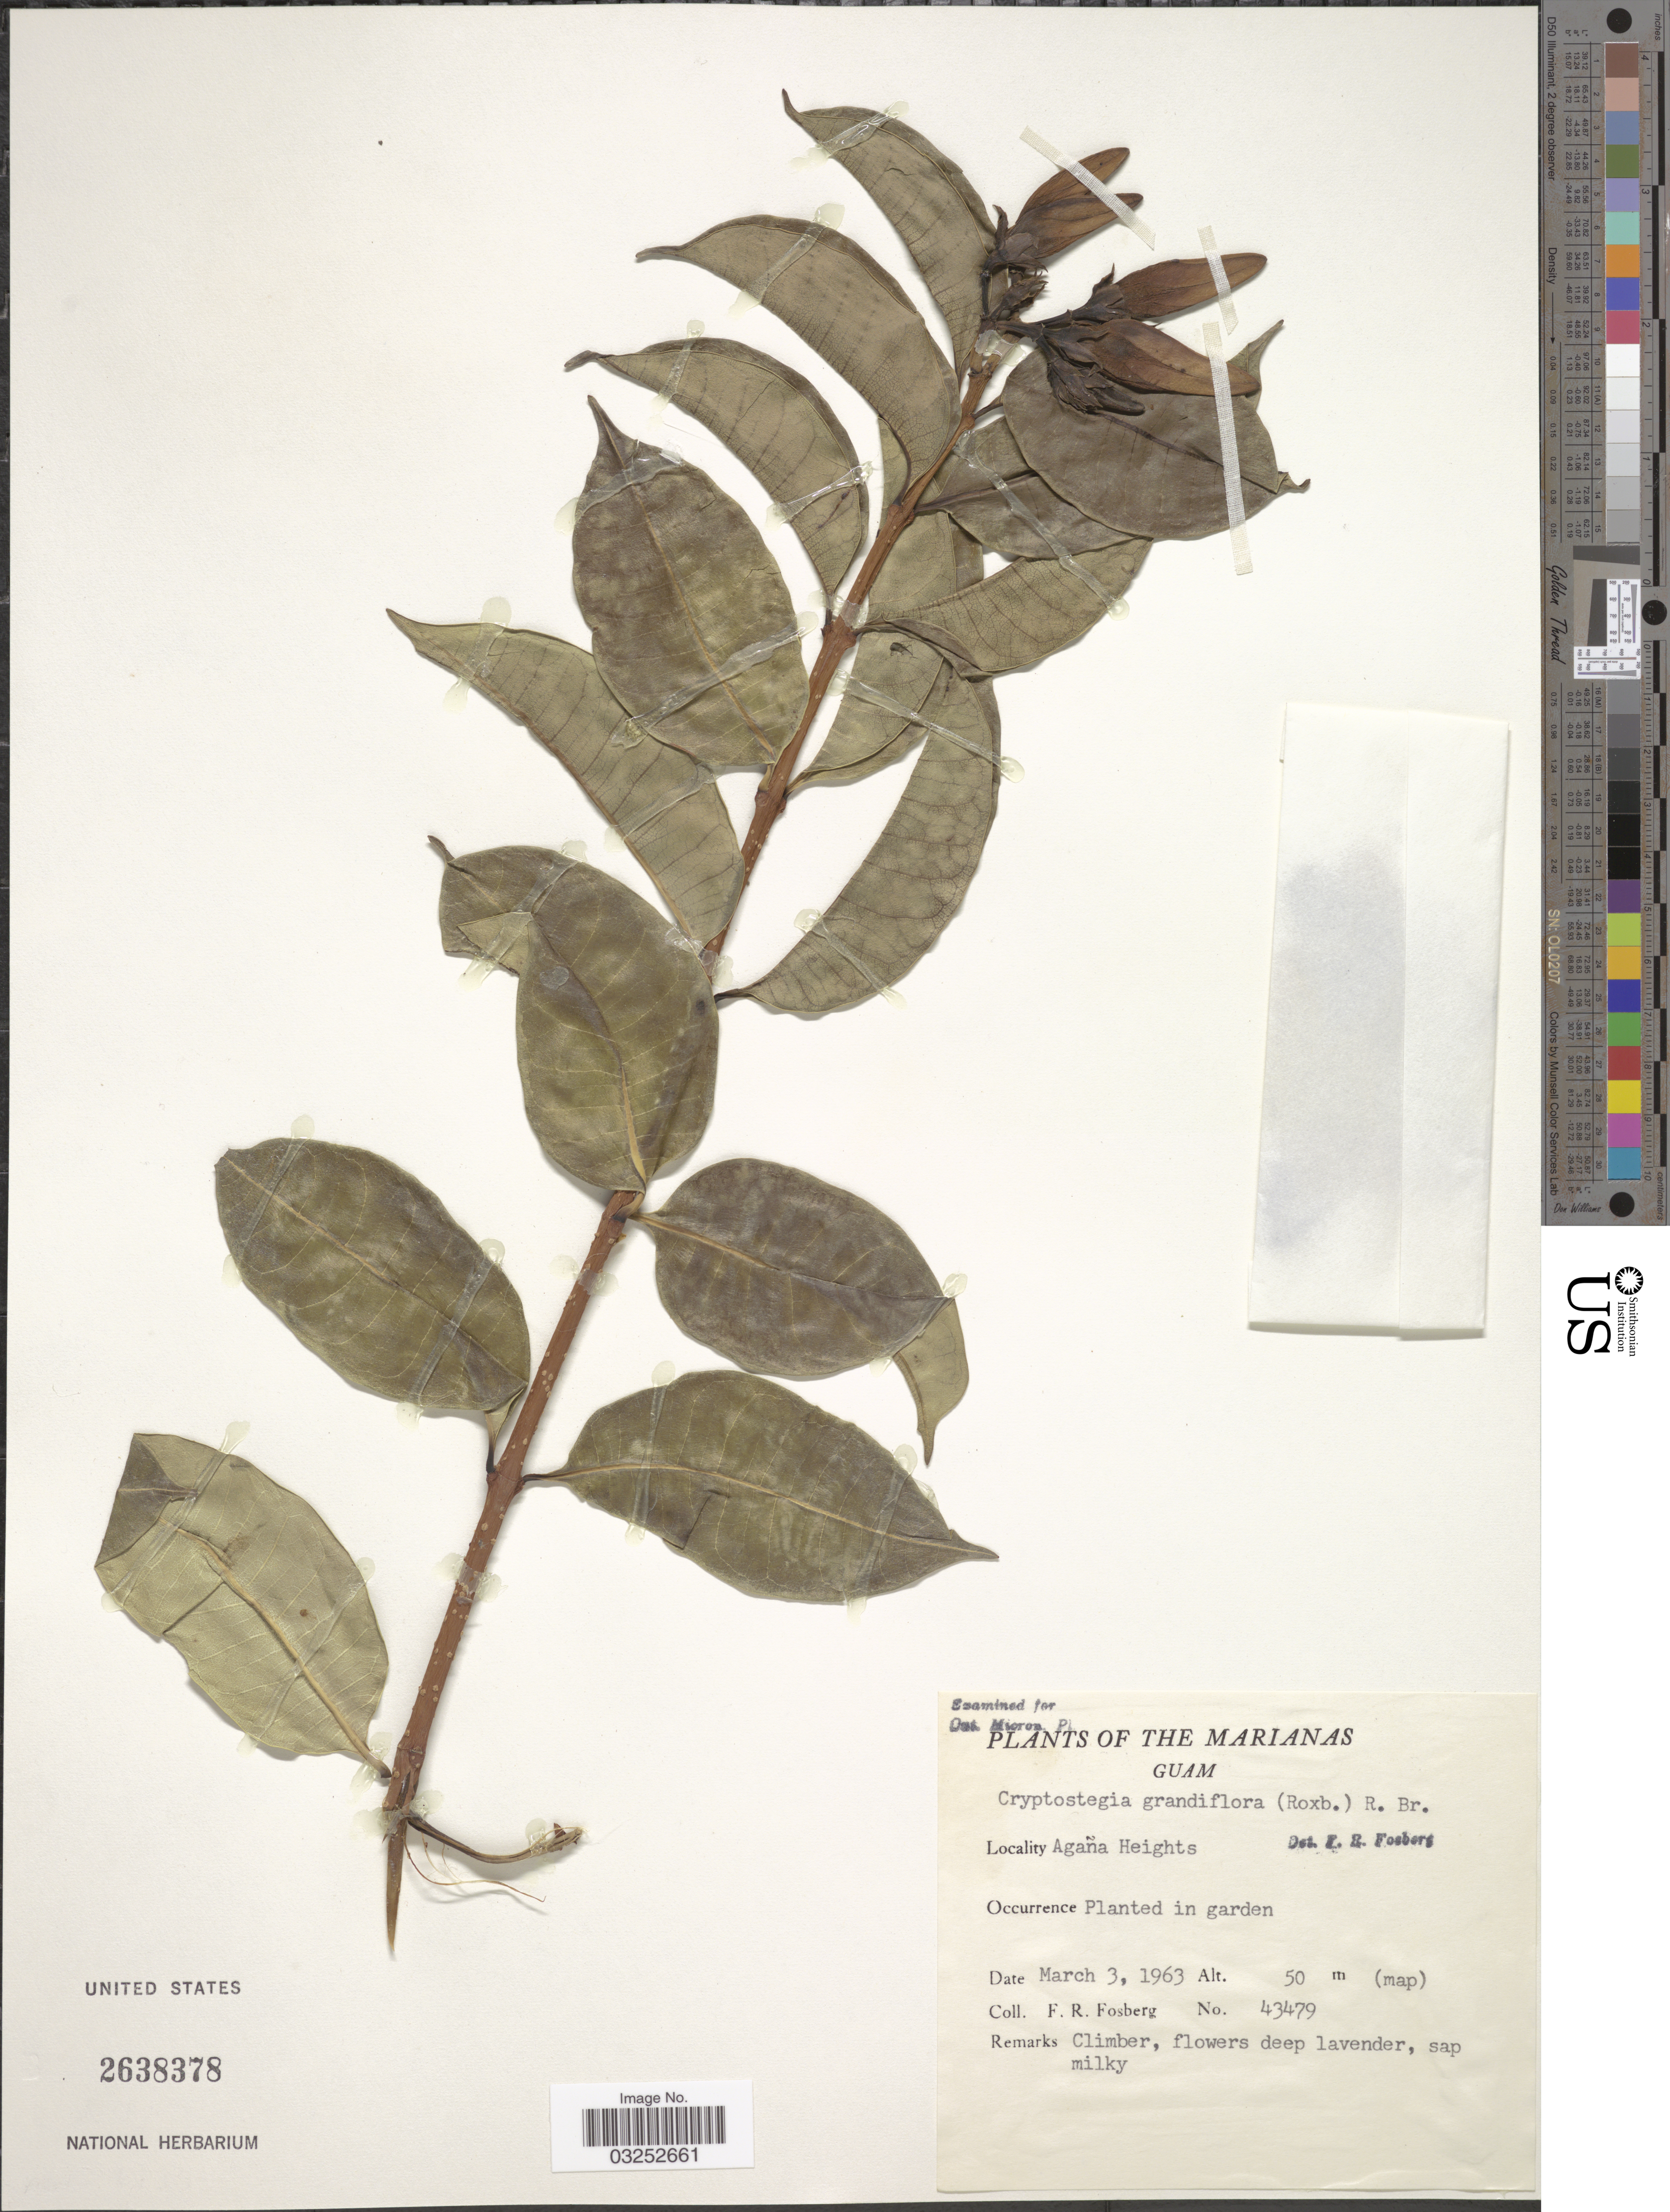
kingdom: Plantae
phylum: Tracheophyta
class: Magnoliopsida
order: Gentianales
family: Apocynaceae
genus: Cryptostegia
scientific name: Cryptostegia grandiflora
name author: Roxb. ex R. Br.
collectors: F. R. Fosberg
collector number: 43479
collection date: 1963-03-03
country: Guam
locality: The Marianas, Guam, Agaña Heights.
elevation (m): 50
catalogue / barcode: US 2638378